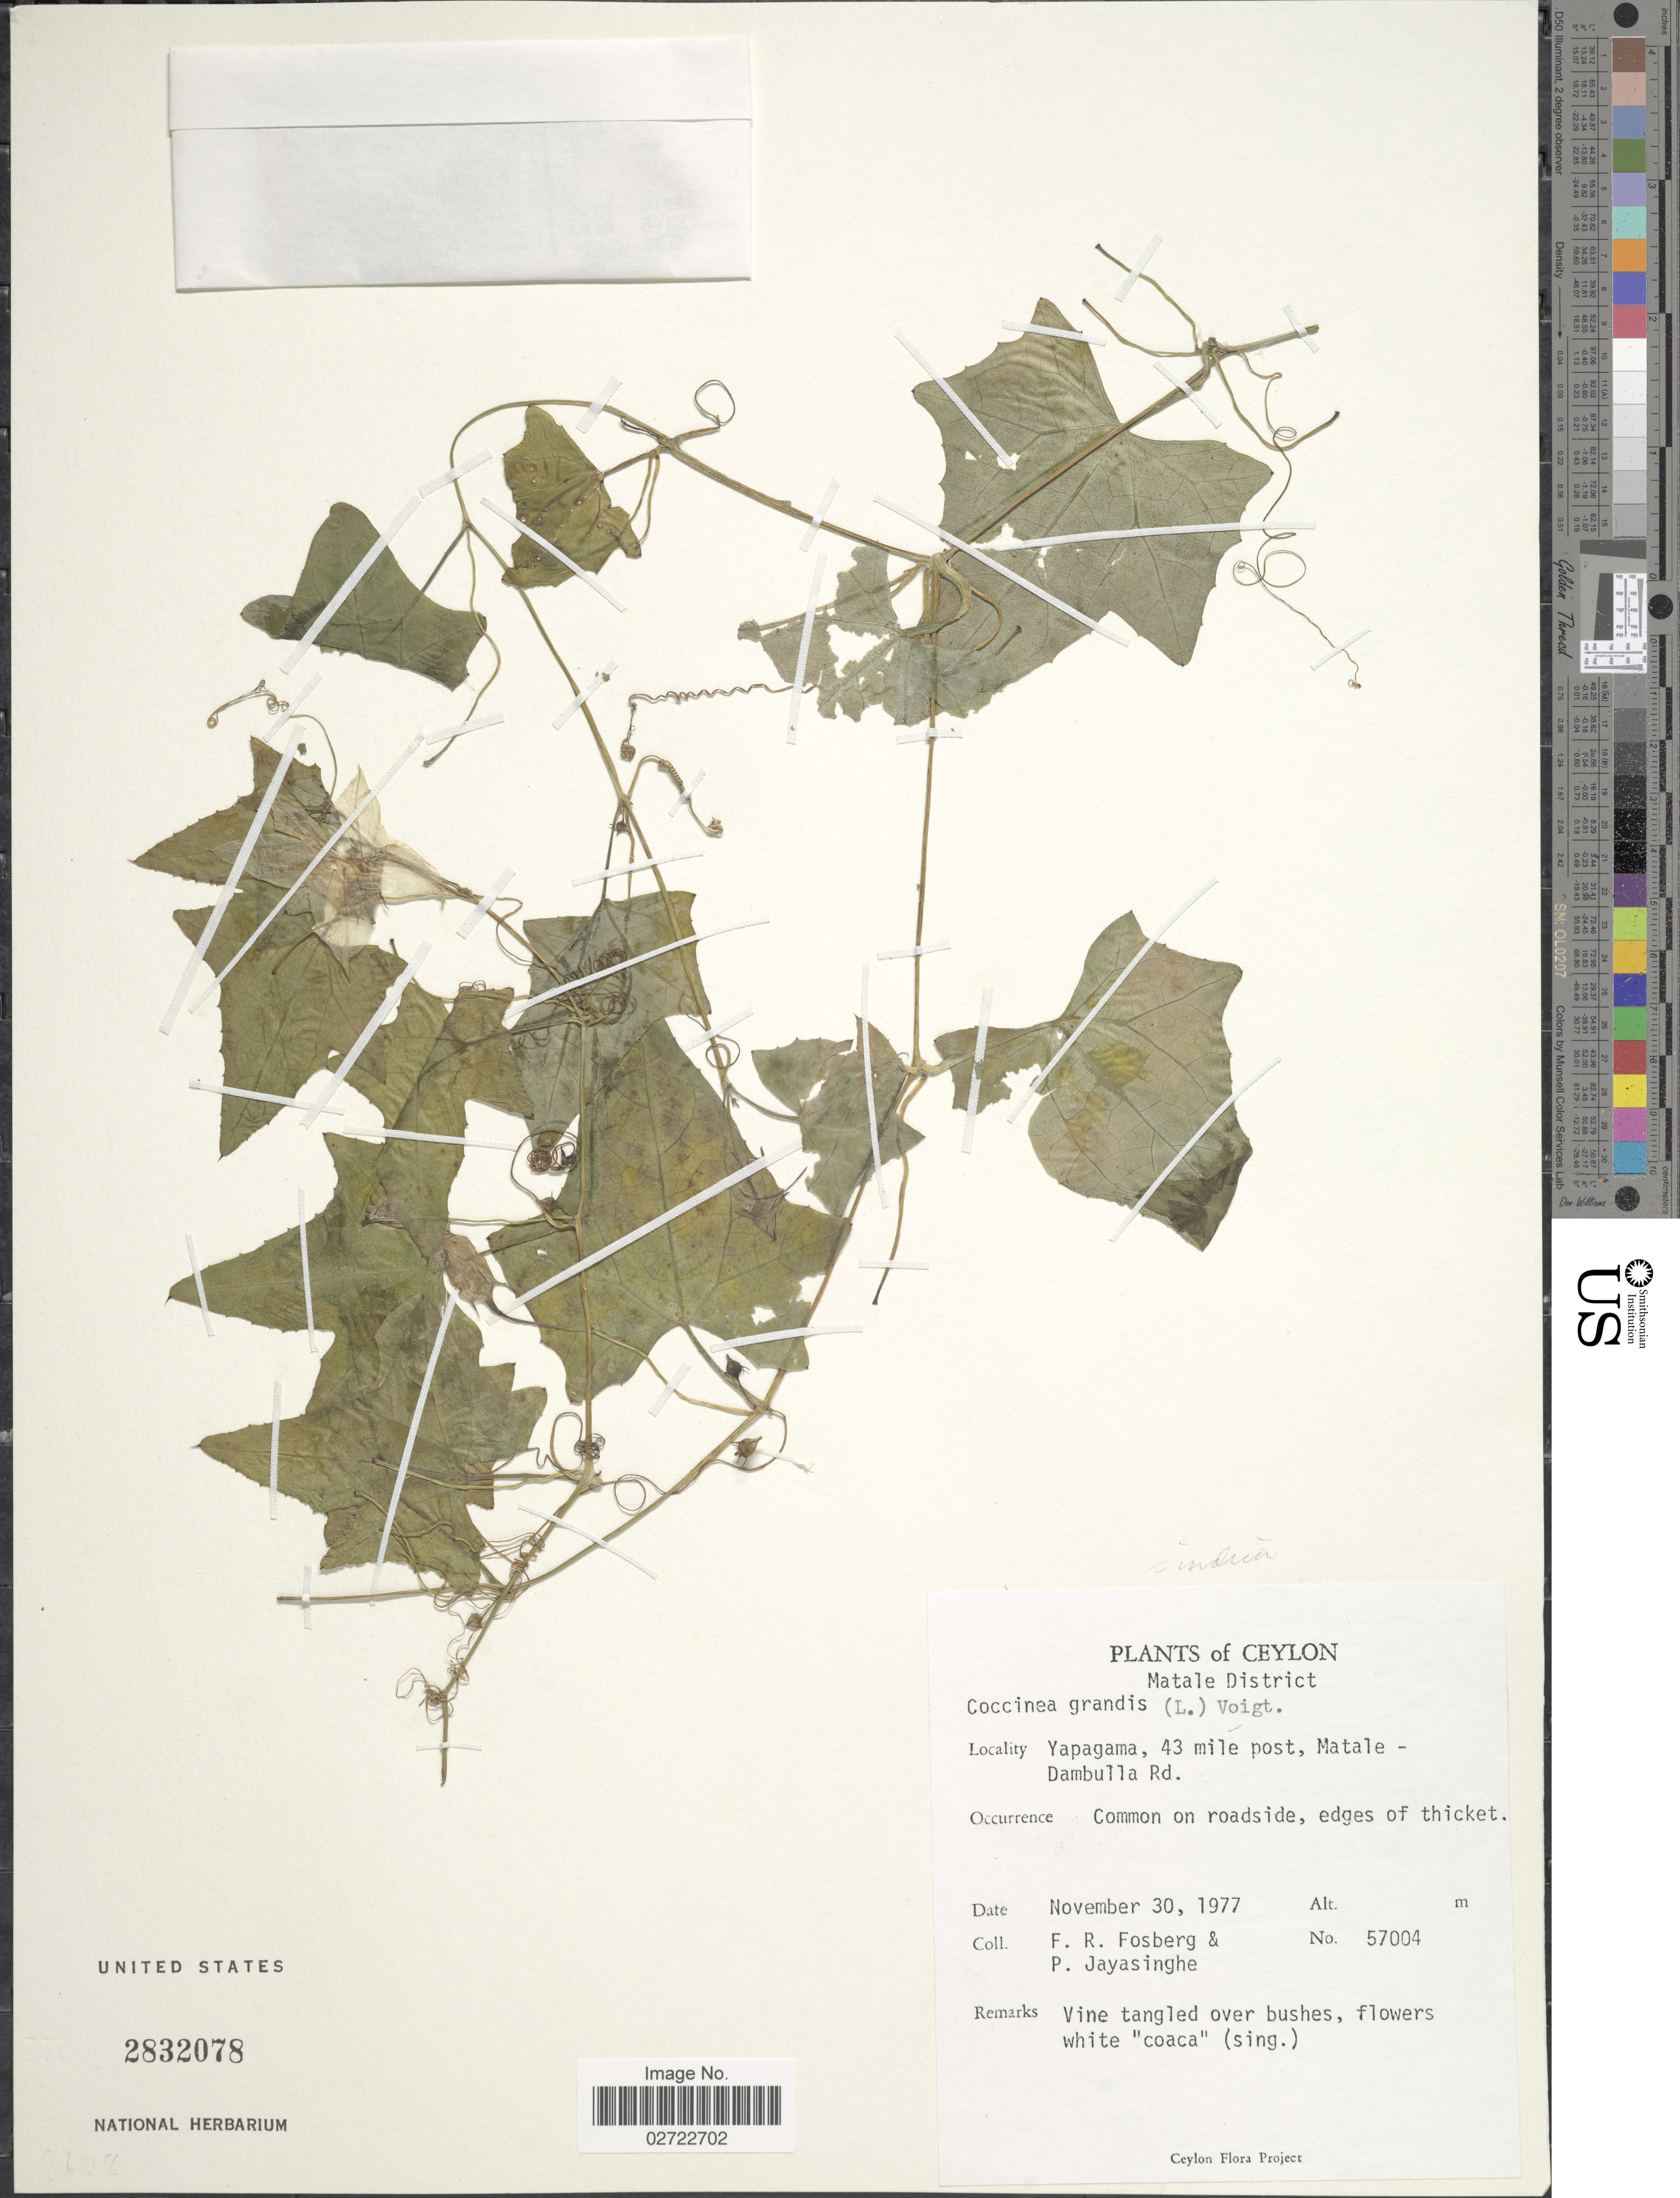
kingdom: Plantae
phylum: Tracheophyta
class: Magnoliopsida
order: Cucurbitales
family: Cucurbitaceae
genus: Coccinia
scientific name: Coccinia grandis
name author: (L.) Voigt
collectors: F. R. Fosberg & P. Jayasinghe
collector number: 57004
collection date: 1977-11-30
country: Sri Lanka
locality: Ceylon, Matale District. Yapagama, 43 mile post, Matale - Dambulla Rd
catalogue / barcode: US 2832078